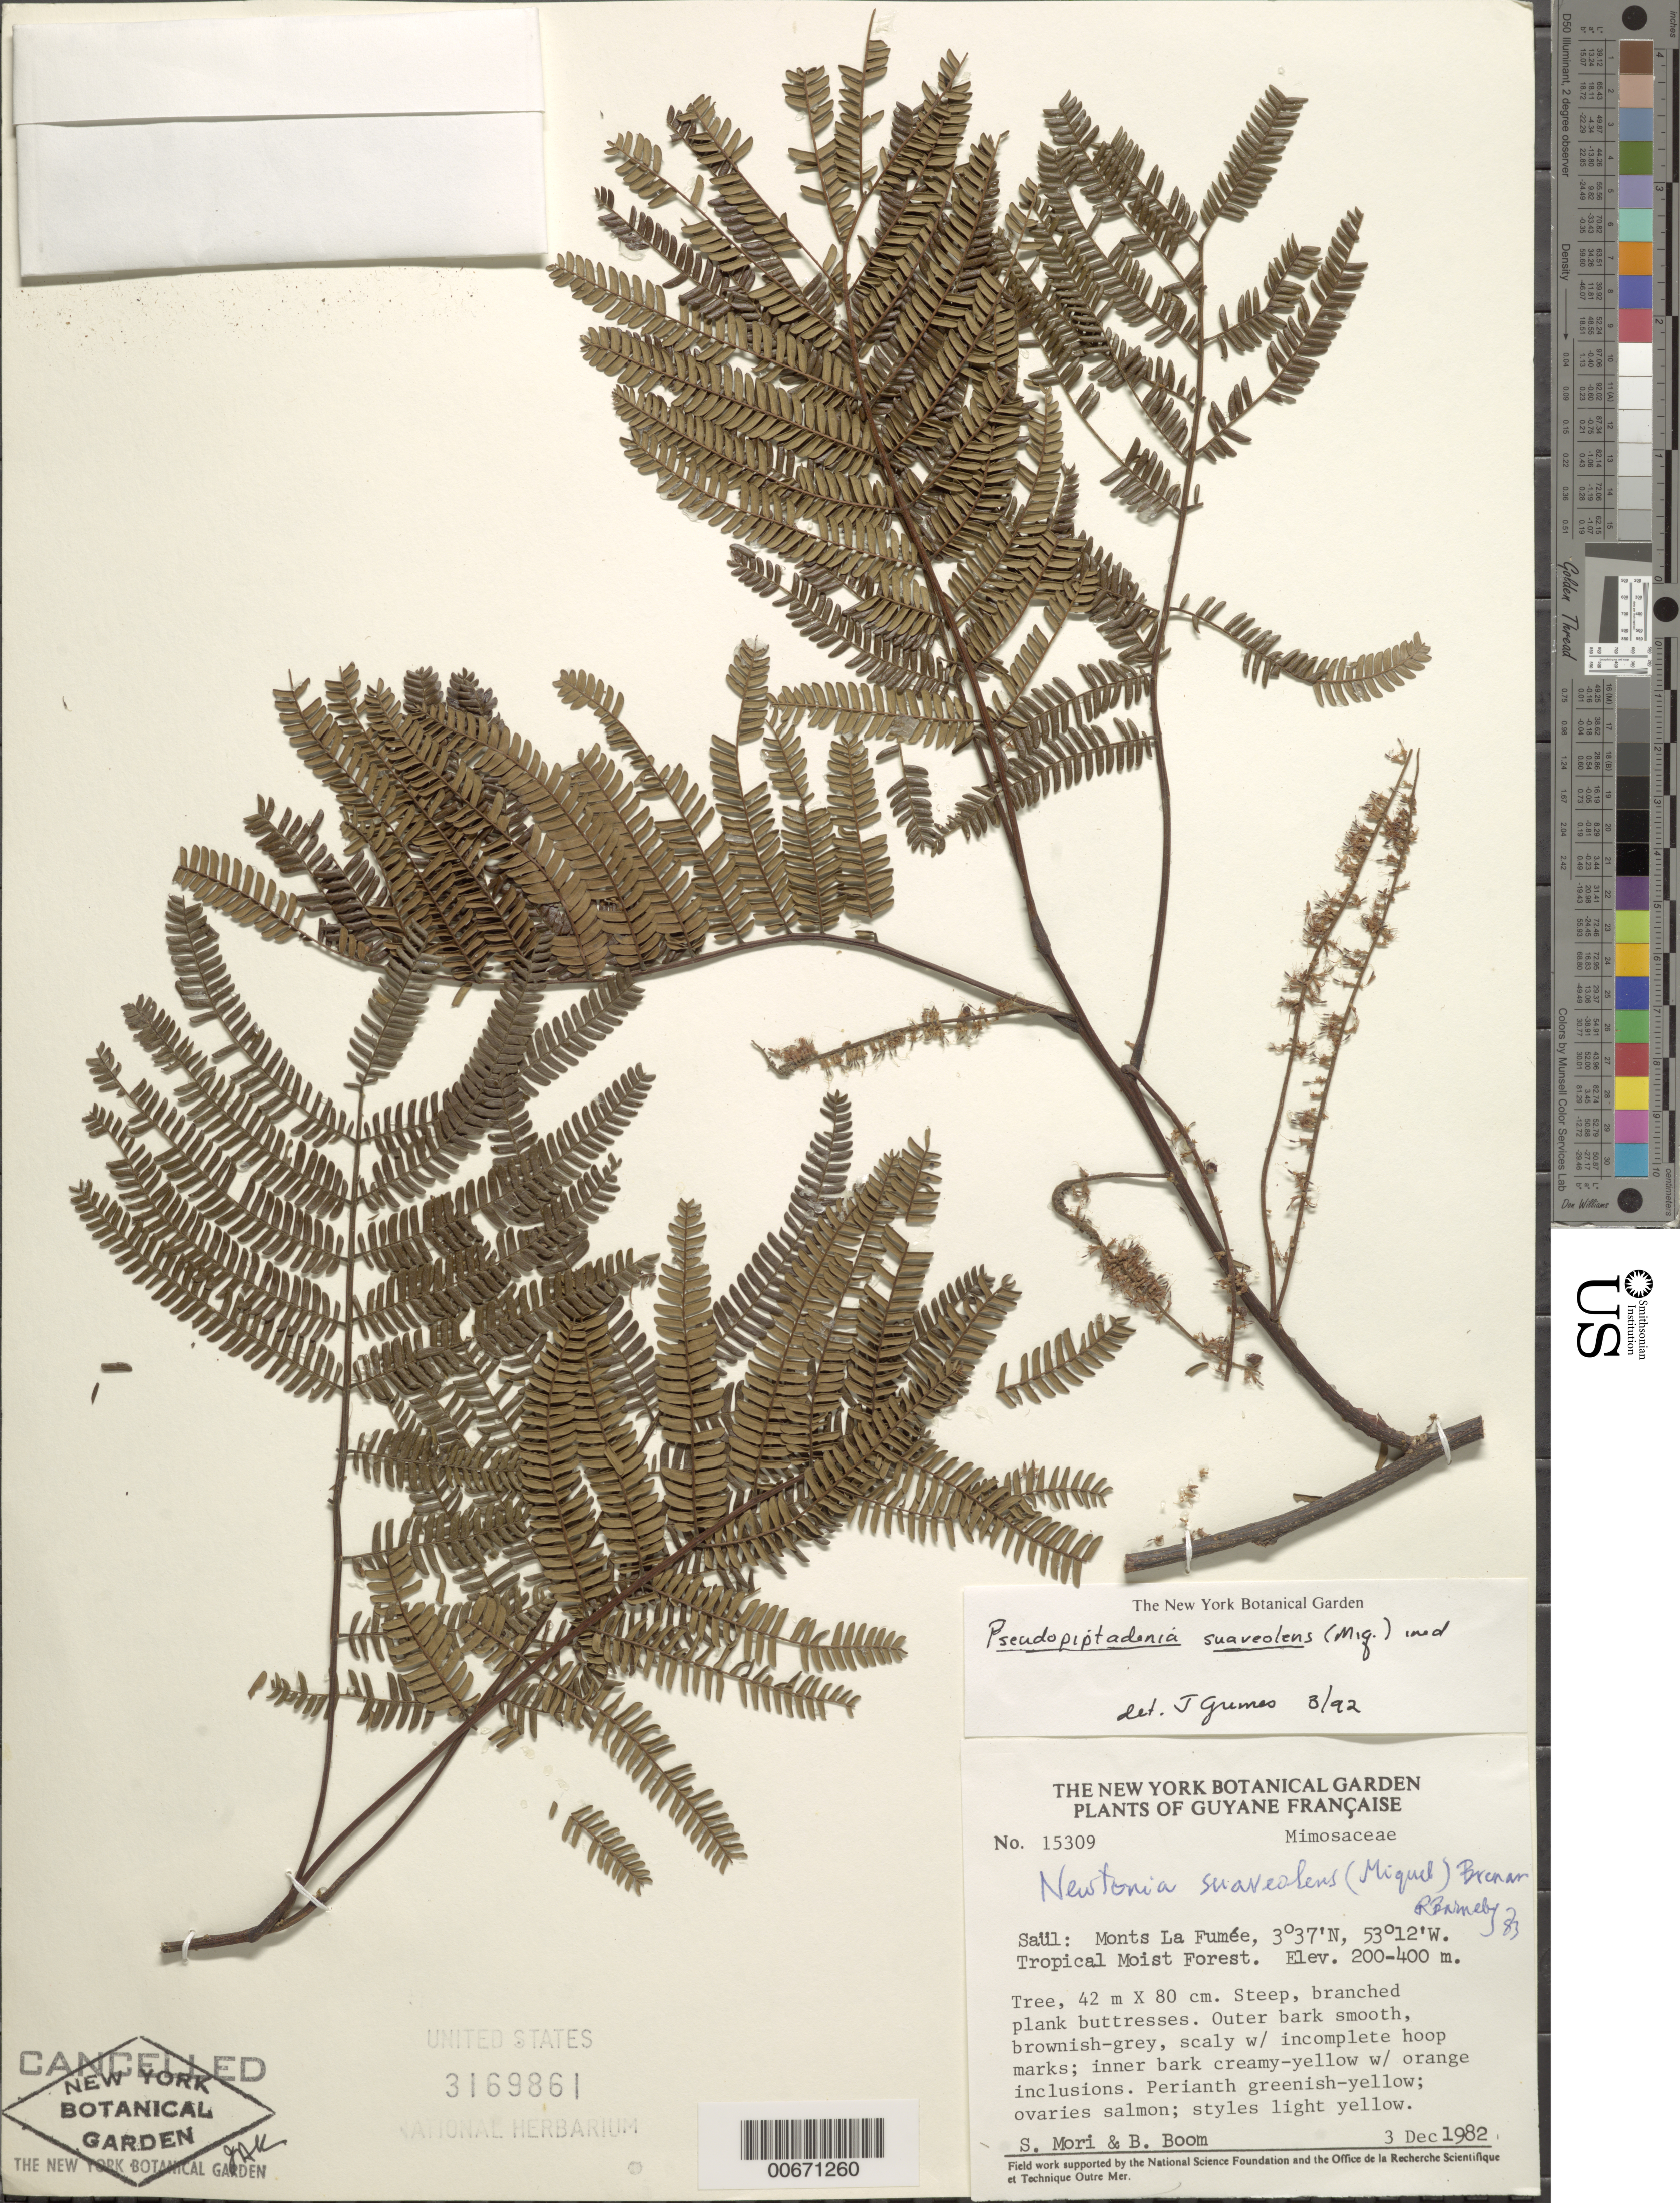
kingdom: Plantae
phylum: Tracheophyta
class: Magnoliopsida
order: Fabales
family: Fabaceae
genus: Marlimorimia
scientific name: Marlimorimia psilostachya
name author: (DC.) L.P. Queiroz & Marc.F. Simon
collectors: S. Mori & B. M. Boom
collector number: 15309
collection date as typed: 3-Dec-82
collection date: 1982-12-03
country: French Guiana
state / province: Saint-Laurent-du-Maroni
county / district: Saül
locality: Saül, Monts La Fumée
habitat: Tropical moist forest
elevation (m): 200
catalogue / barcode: US 3169861